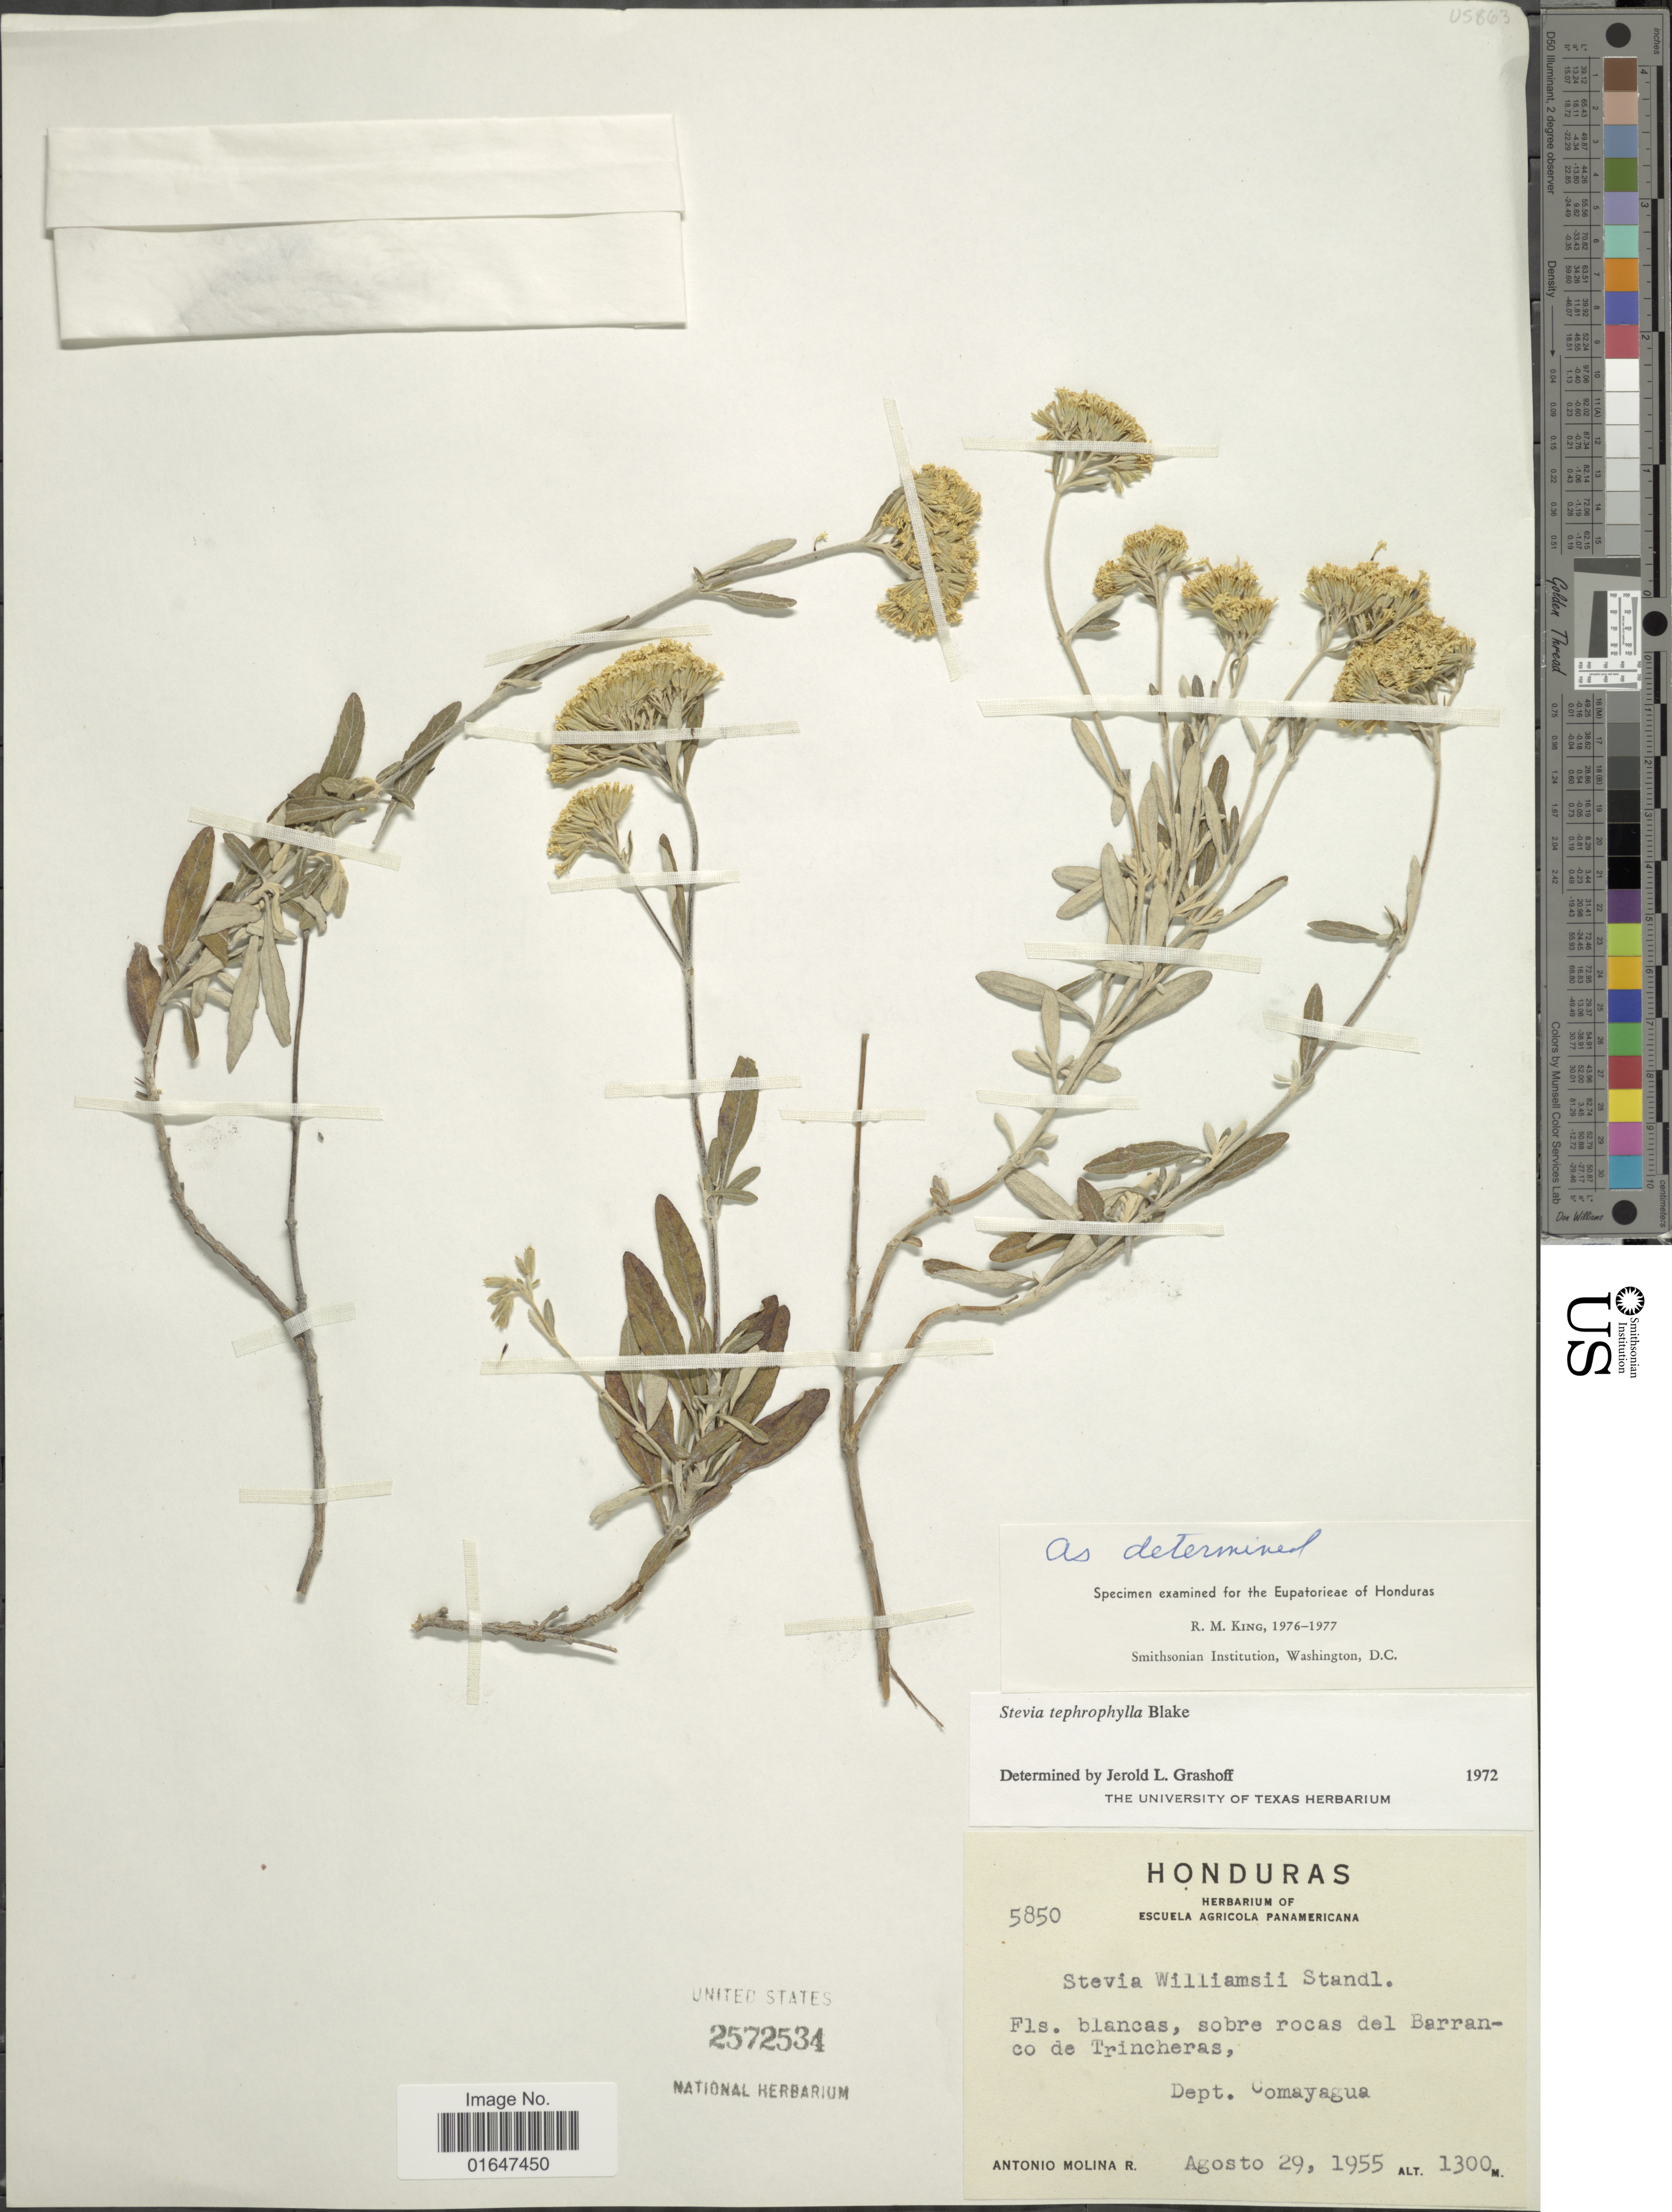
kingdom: Plantae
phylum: Tracheophyta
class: Magnoliopsida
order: Asterales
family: Asteraceae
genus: Stevia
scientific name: Stevia tephrophylla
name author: S.F. Blake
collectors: A. Molina R.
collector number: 5850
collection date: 1955-08-29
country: Honduras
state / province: Comayagua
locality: Barranco de Trincheras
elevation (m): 1300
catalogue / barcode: US 2572534